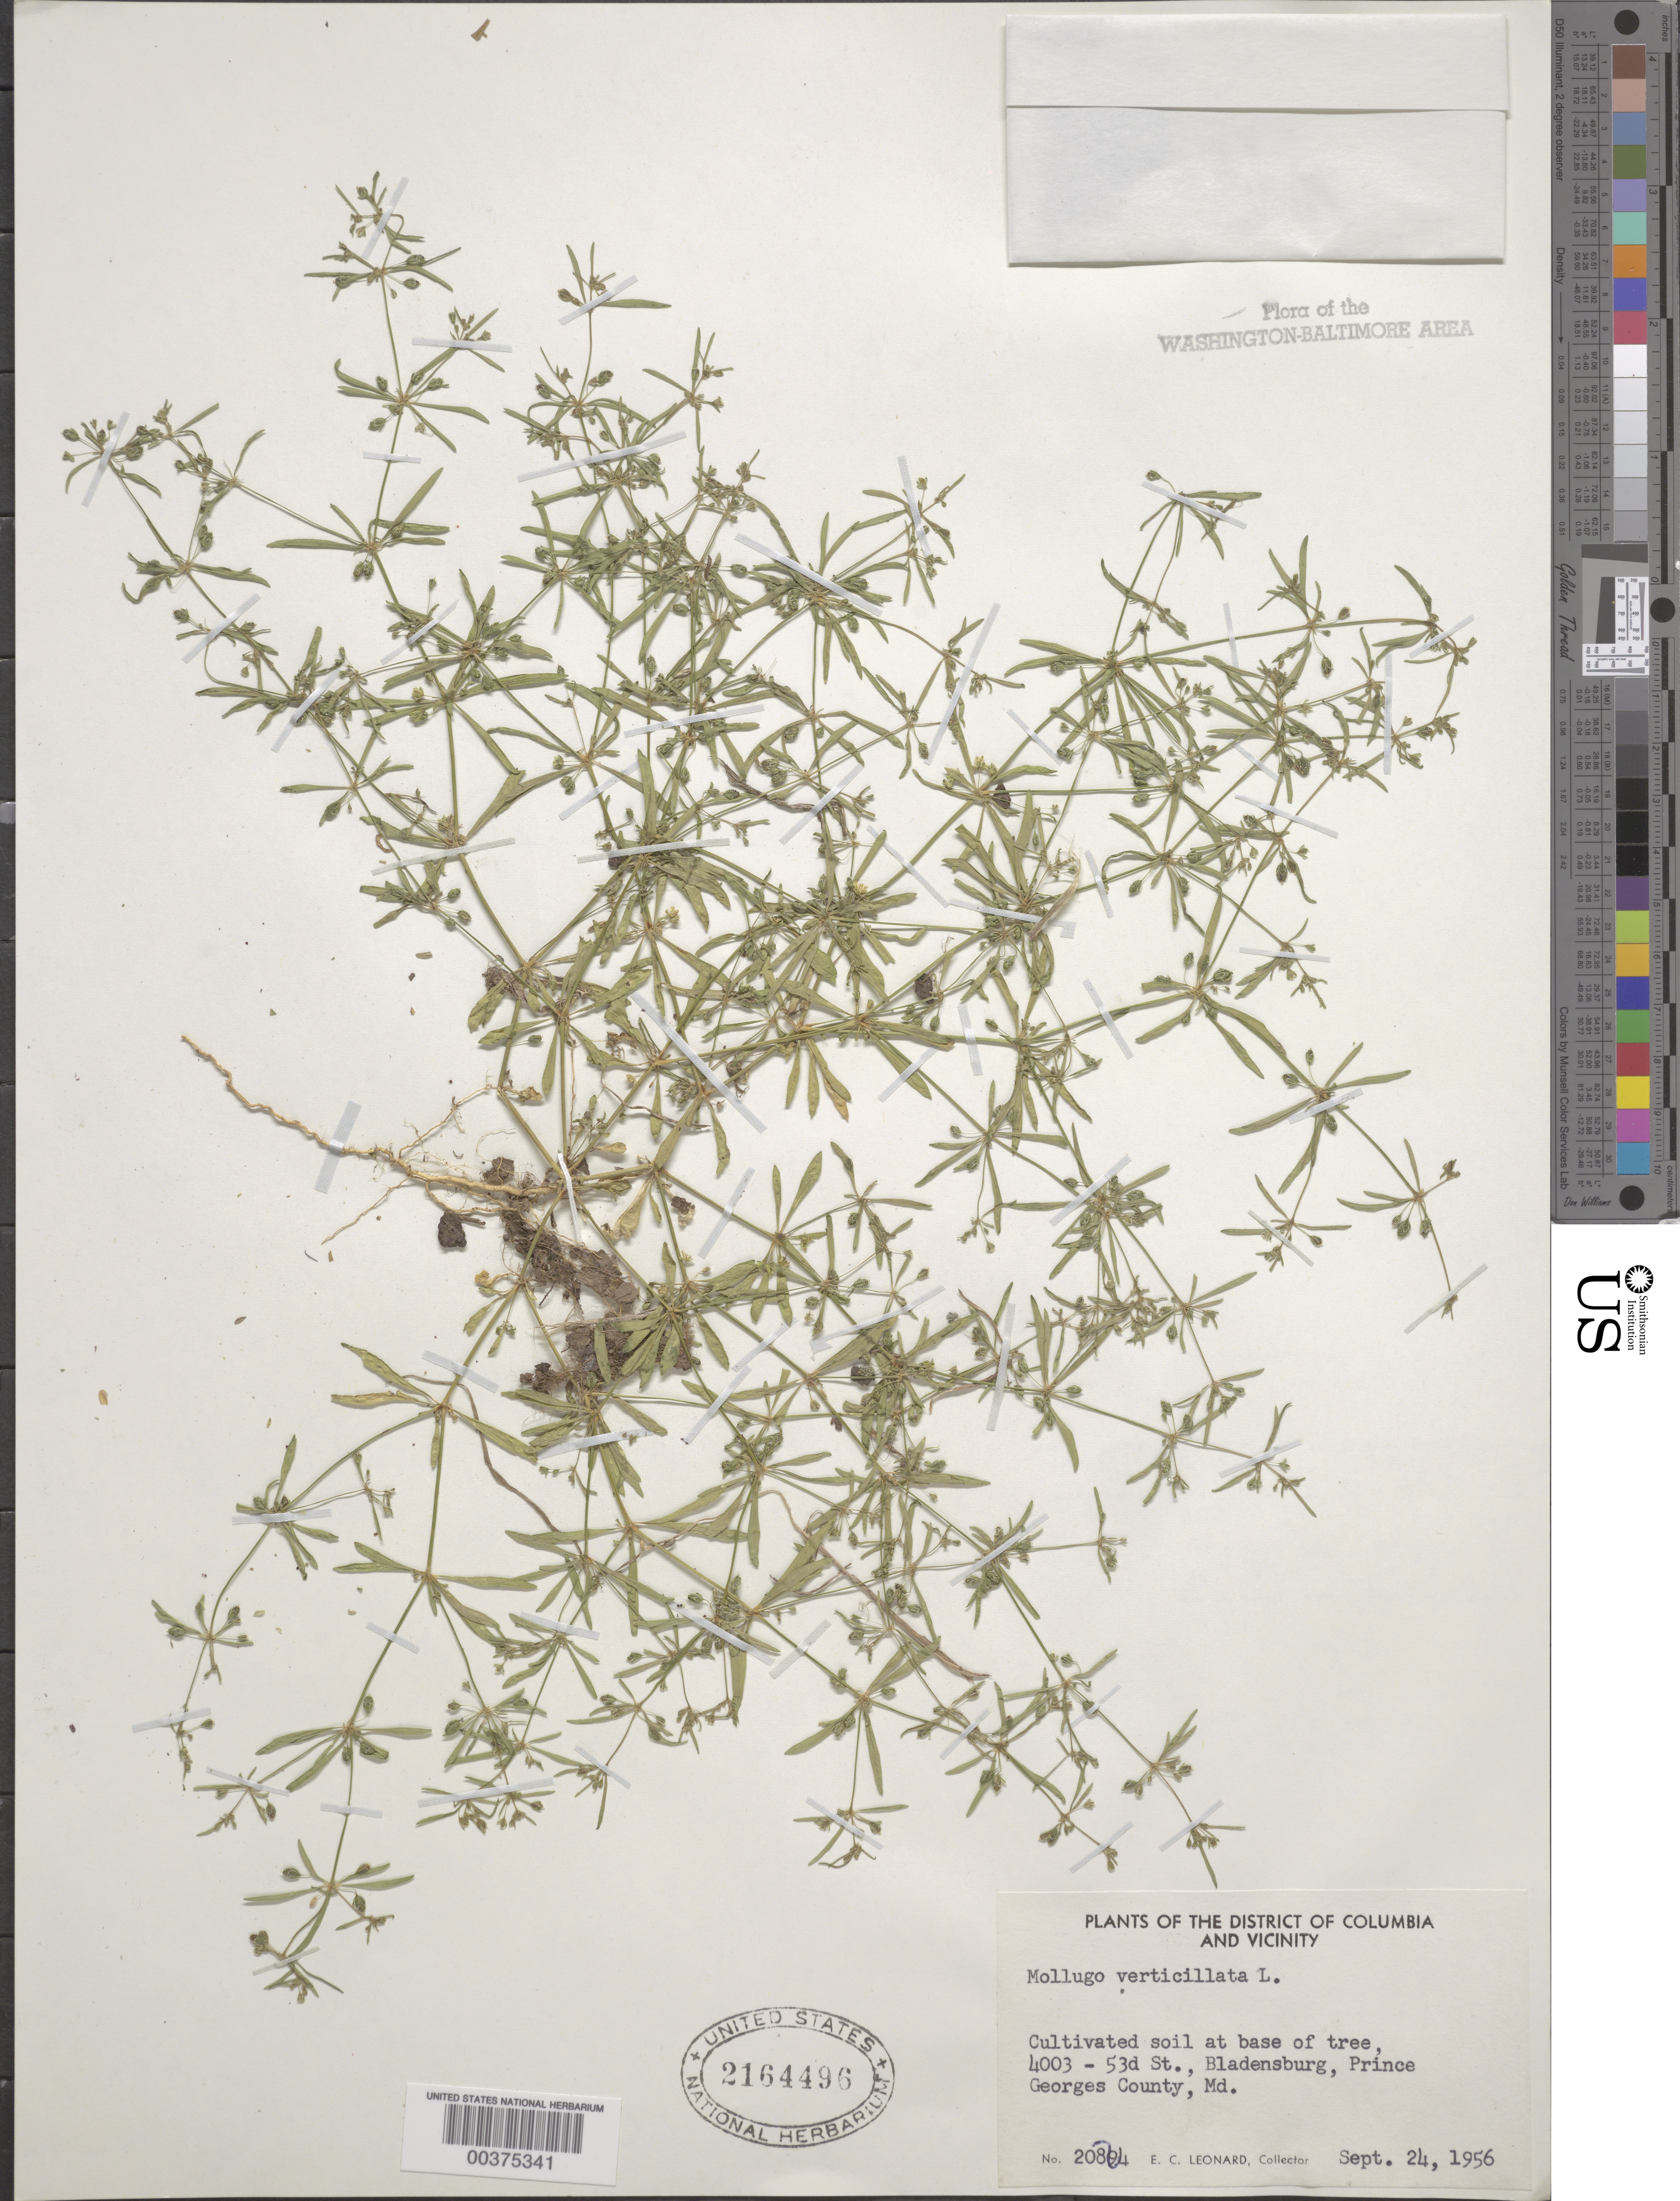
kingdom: Plantae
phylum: Tracheophyta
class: Magnoliopsida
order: Caryophyllales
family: Molluginaceae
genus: Mollugo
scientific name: Mollugo verticillata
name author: L.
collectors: E. C. Leonard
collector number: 20984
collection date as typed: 24 Sep 1956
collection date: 1956-09-24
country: United States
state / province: Maryland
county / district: Prince George's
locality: Bladensburg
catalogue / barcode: US 2164496